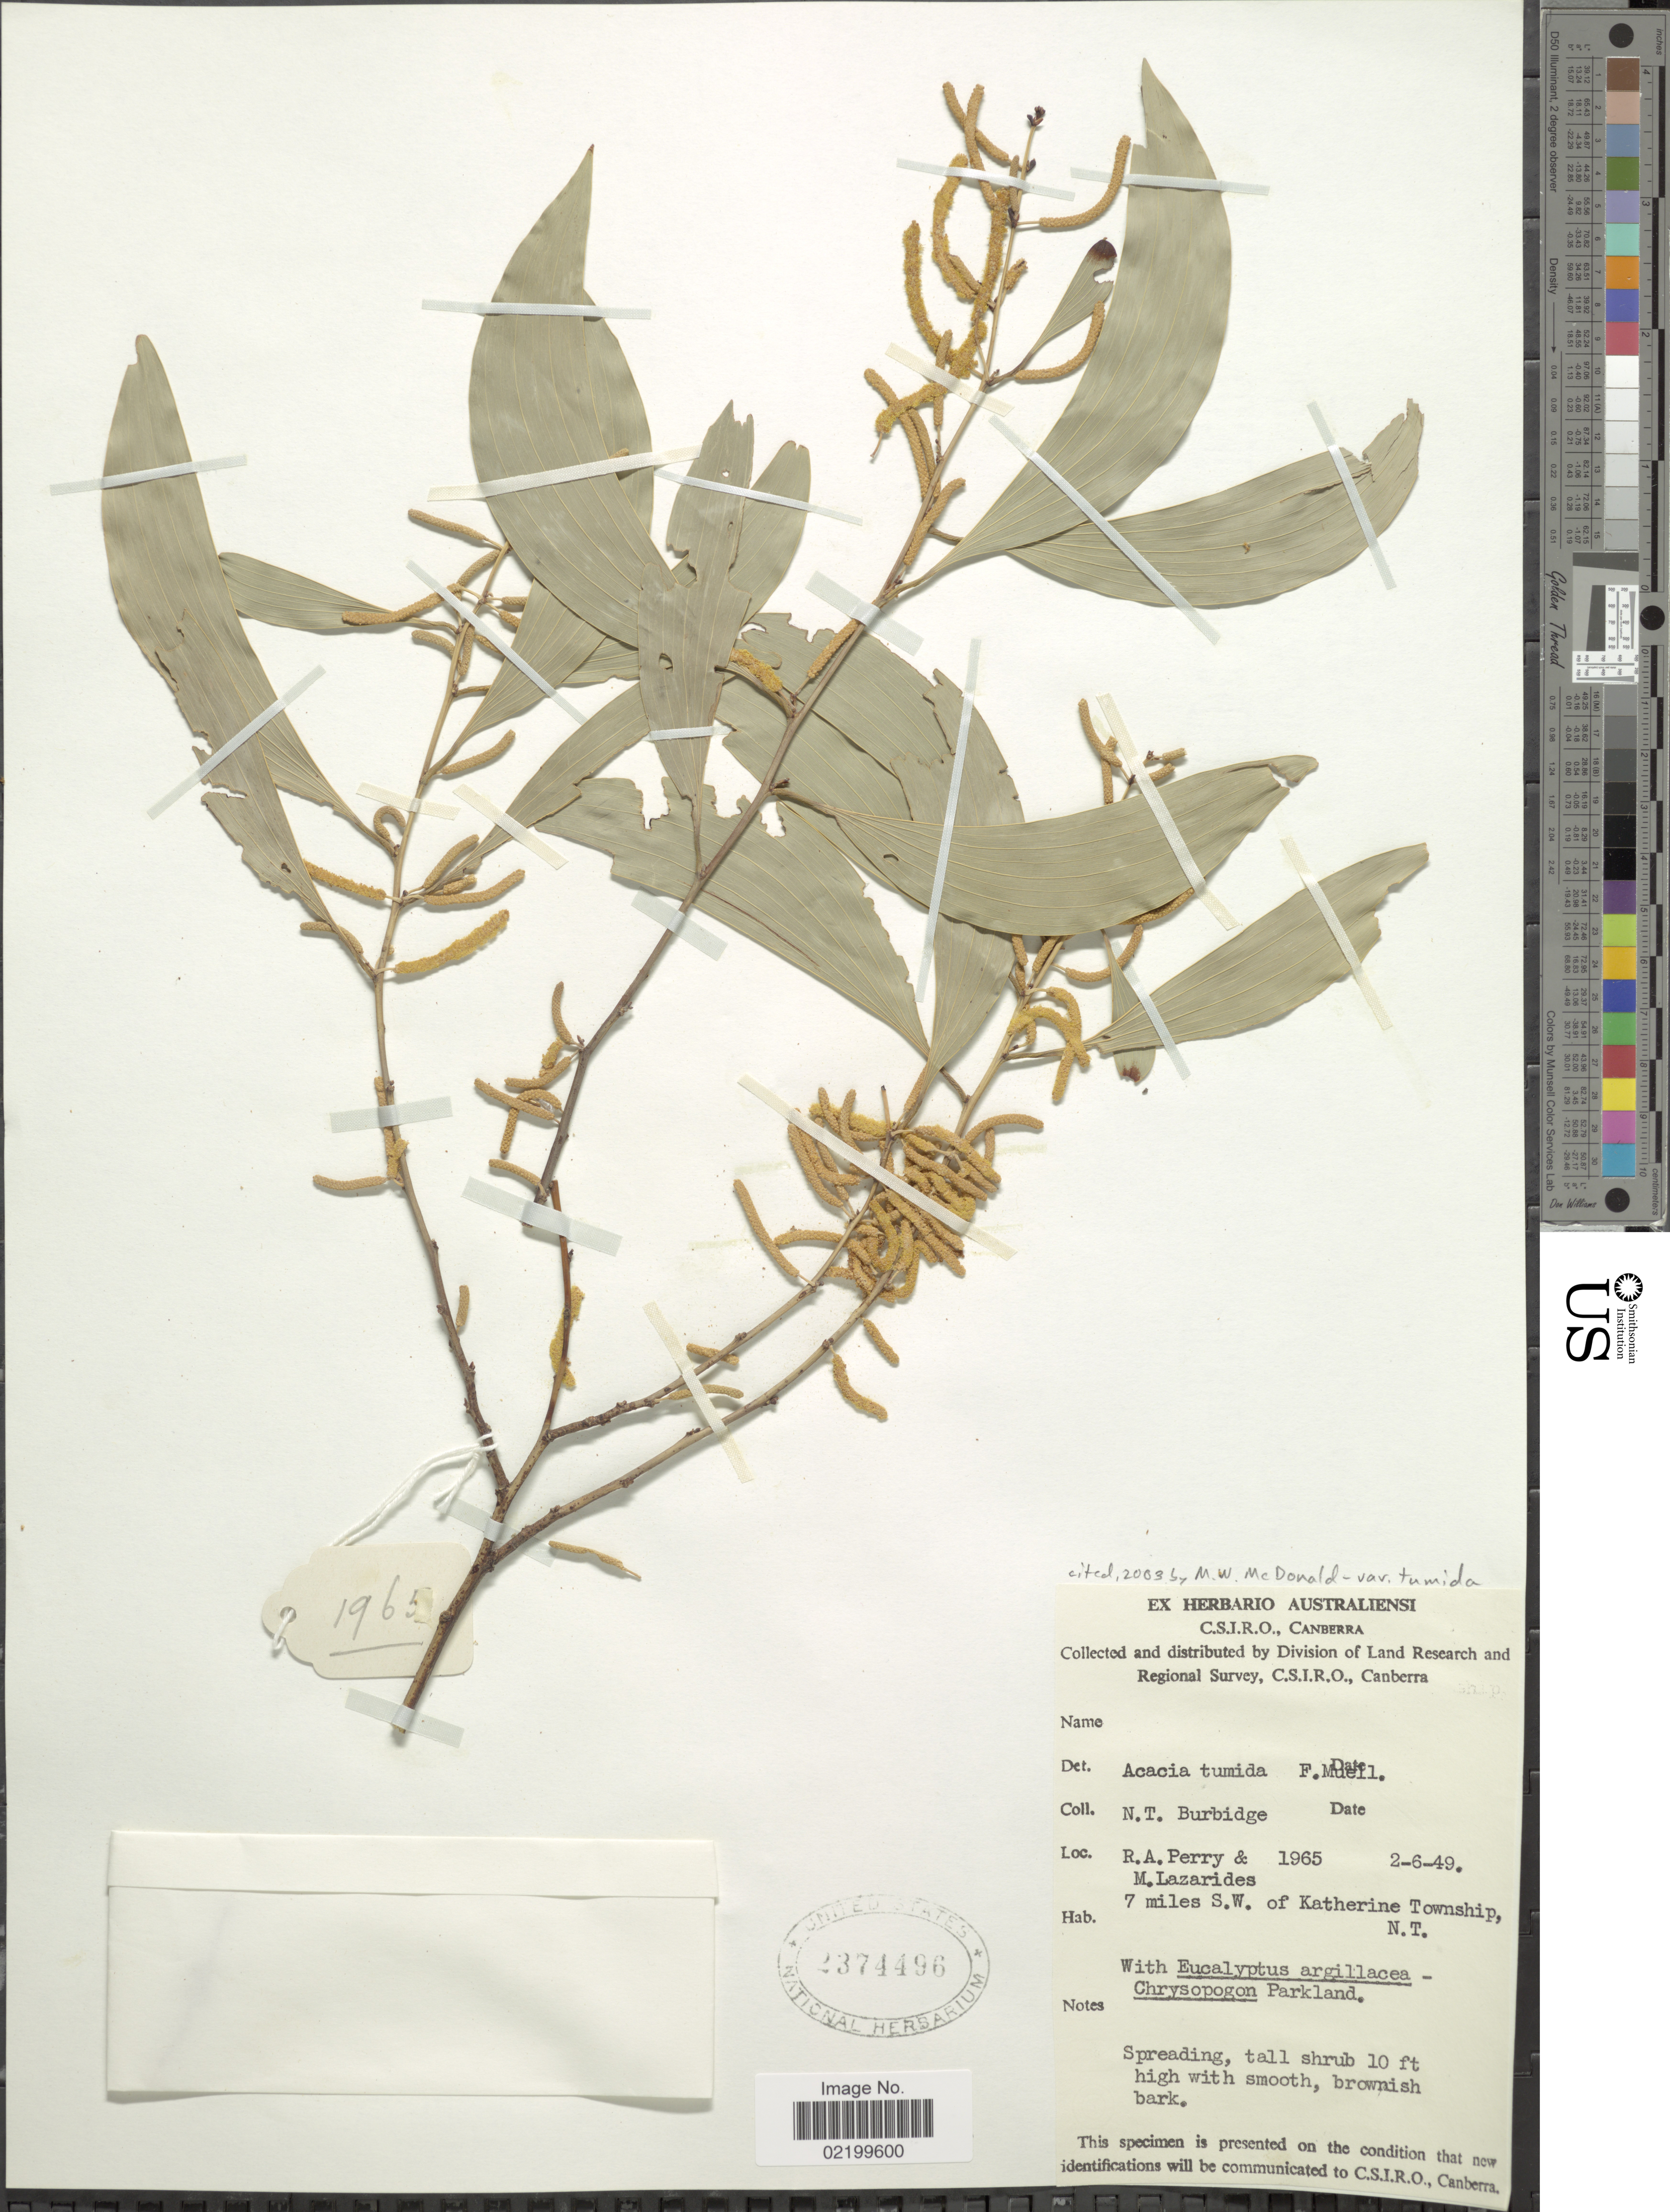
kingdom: Plantae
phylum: Tracheophyta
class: Magnoliopsida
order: Fabales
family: Fabaceae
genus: Acacia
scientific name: Acacia tumida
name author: Benth.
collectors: Perry, R. A. & M. Lazarides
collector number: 1965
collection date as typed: Transcribed d/m/y: 2/6/49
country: Australia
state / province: Northern Territory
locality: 7 miles S.W. of Katherine Township, N.T.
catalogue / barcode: US 2374496